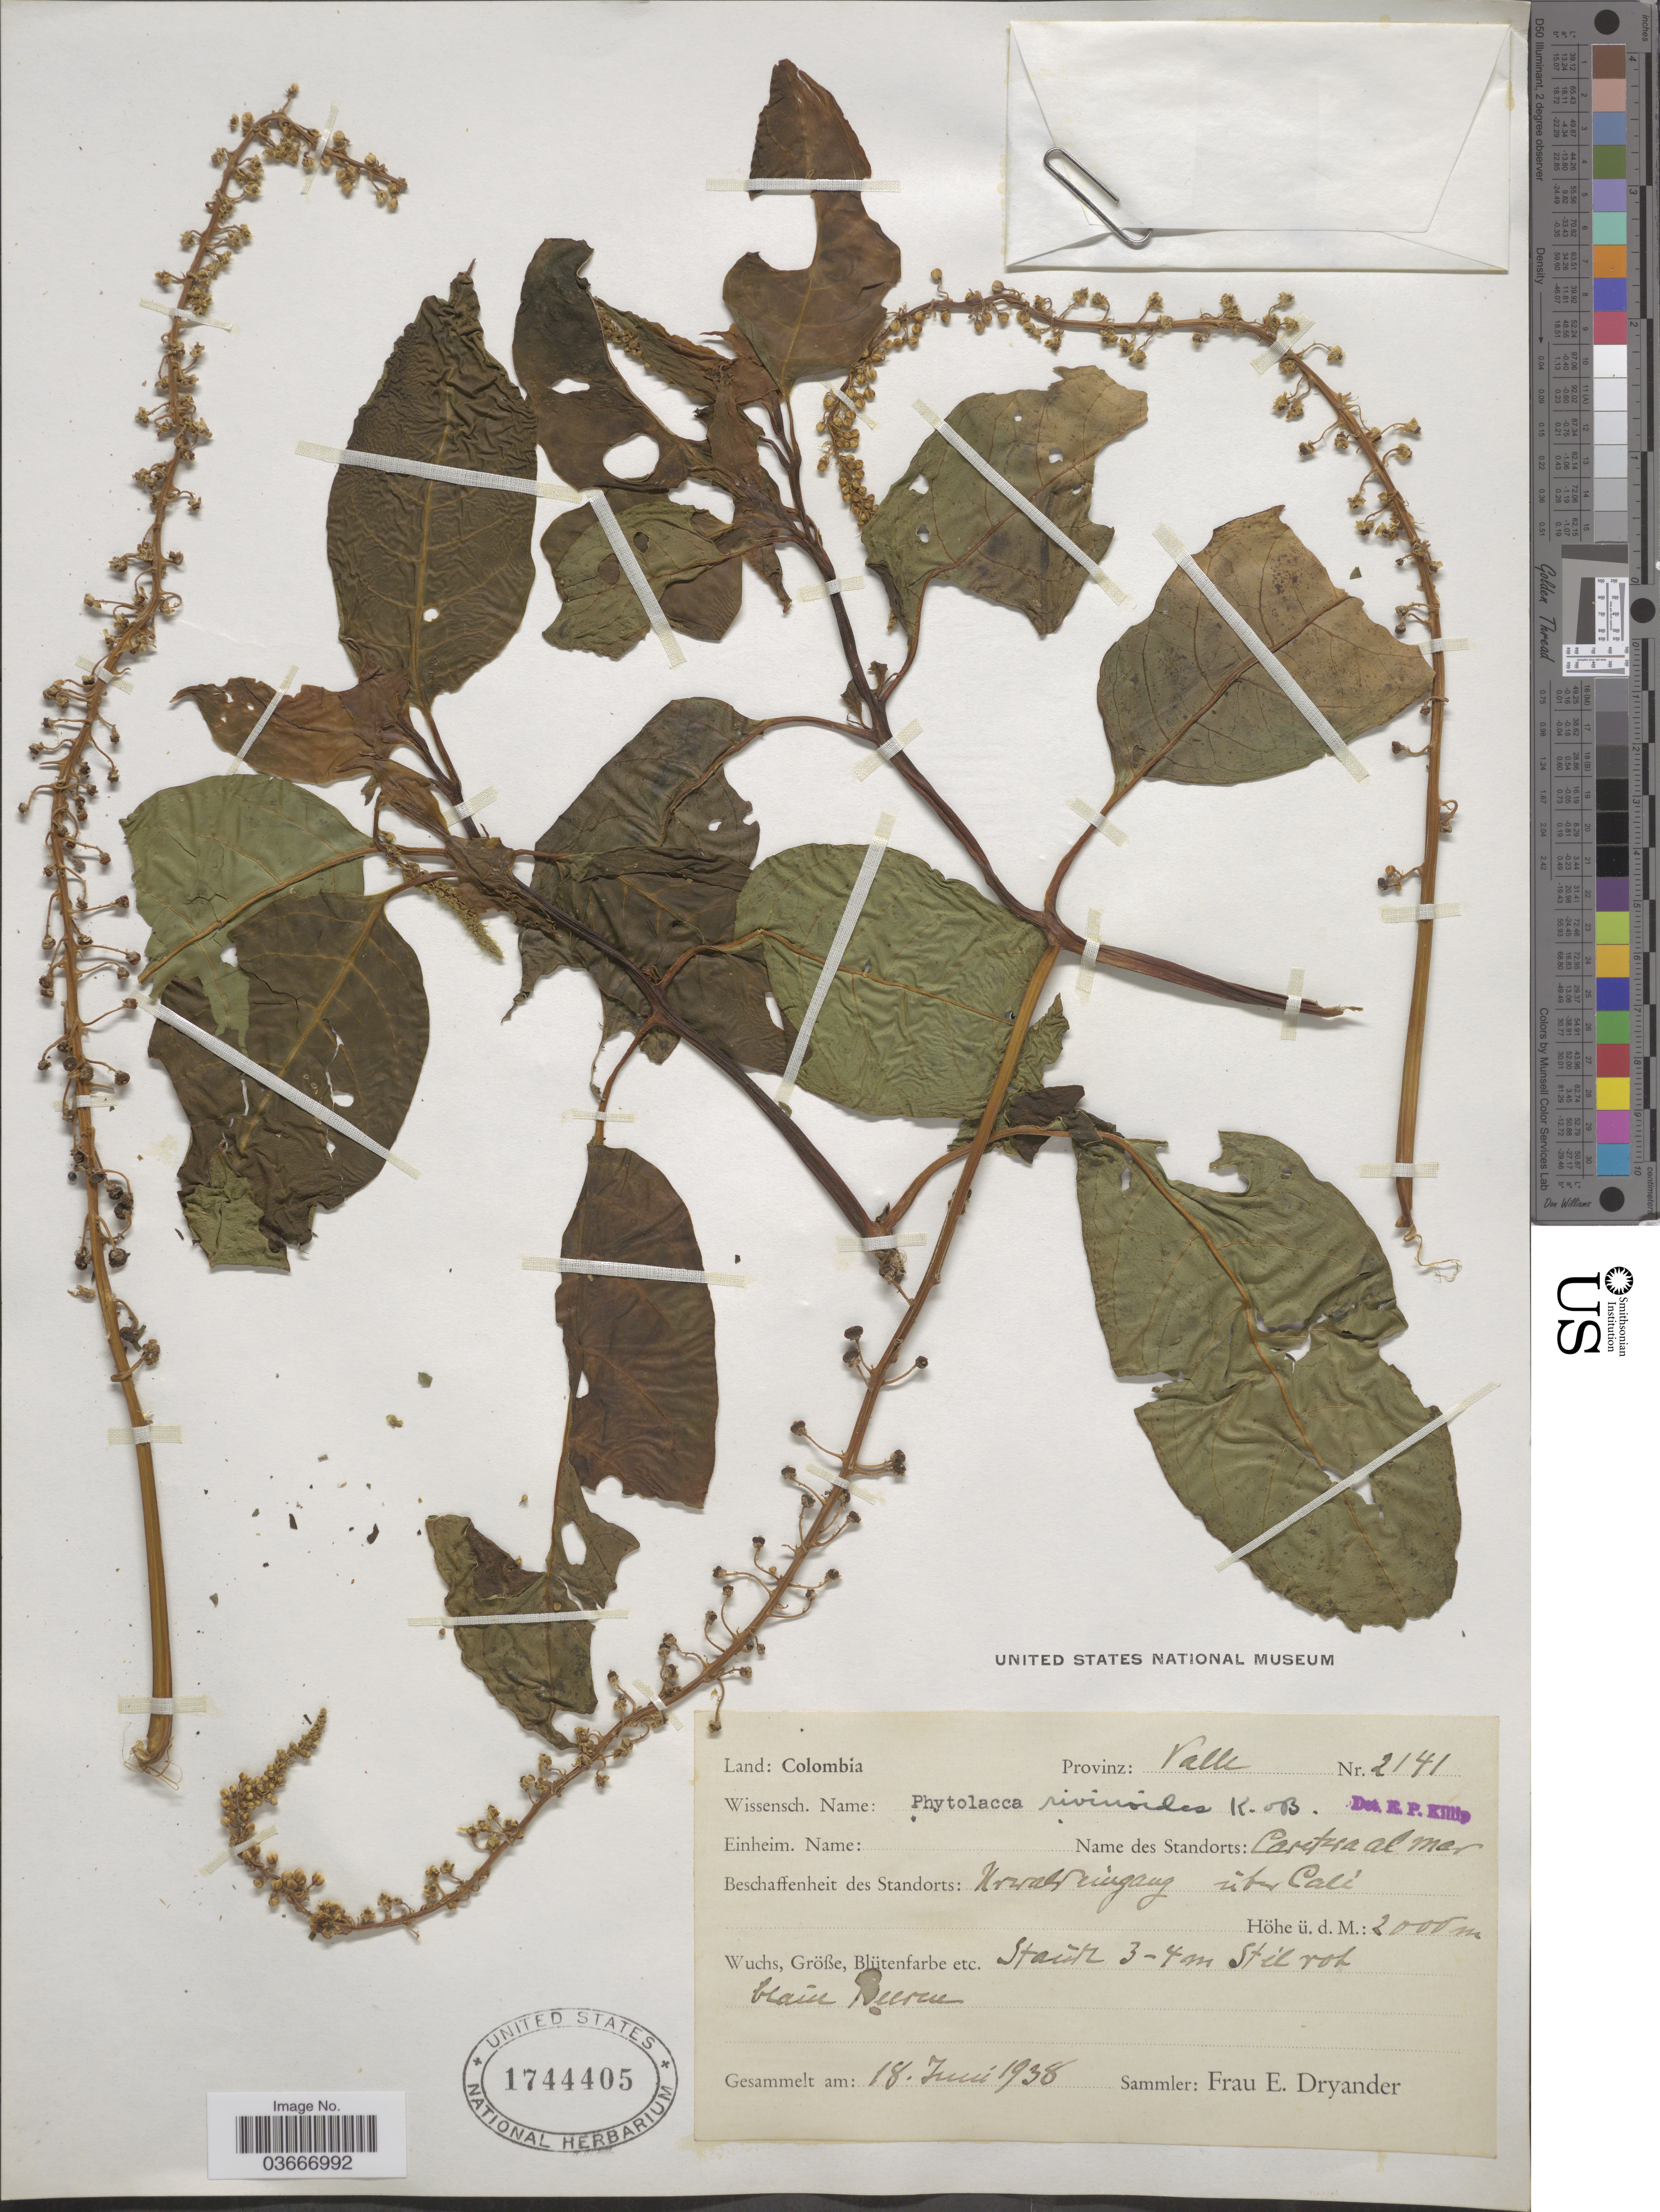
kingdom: Plantae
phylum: Tracheophyta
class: Magnoliopsida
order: Caryophyllales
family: Phytolaccaceae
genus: Phytolacca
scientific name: Phytolacca rivinoides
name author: Kunth & C.D. Bouché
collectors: F. Dryander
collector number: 2141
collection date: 1938-06-18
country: Colombia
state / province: Valle del Cauca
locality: Provinz: Valle. Urwald eingang über Calè. Caretera al Mar.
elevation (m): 2000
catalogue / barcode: US 1744405